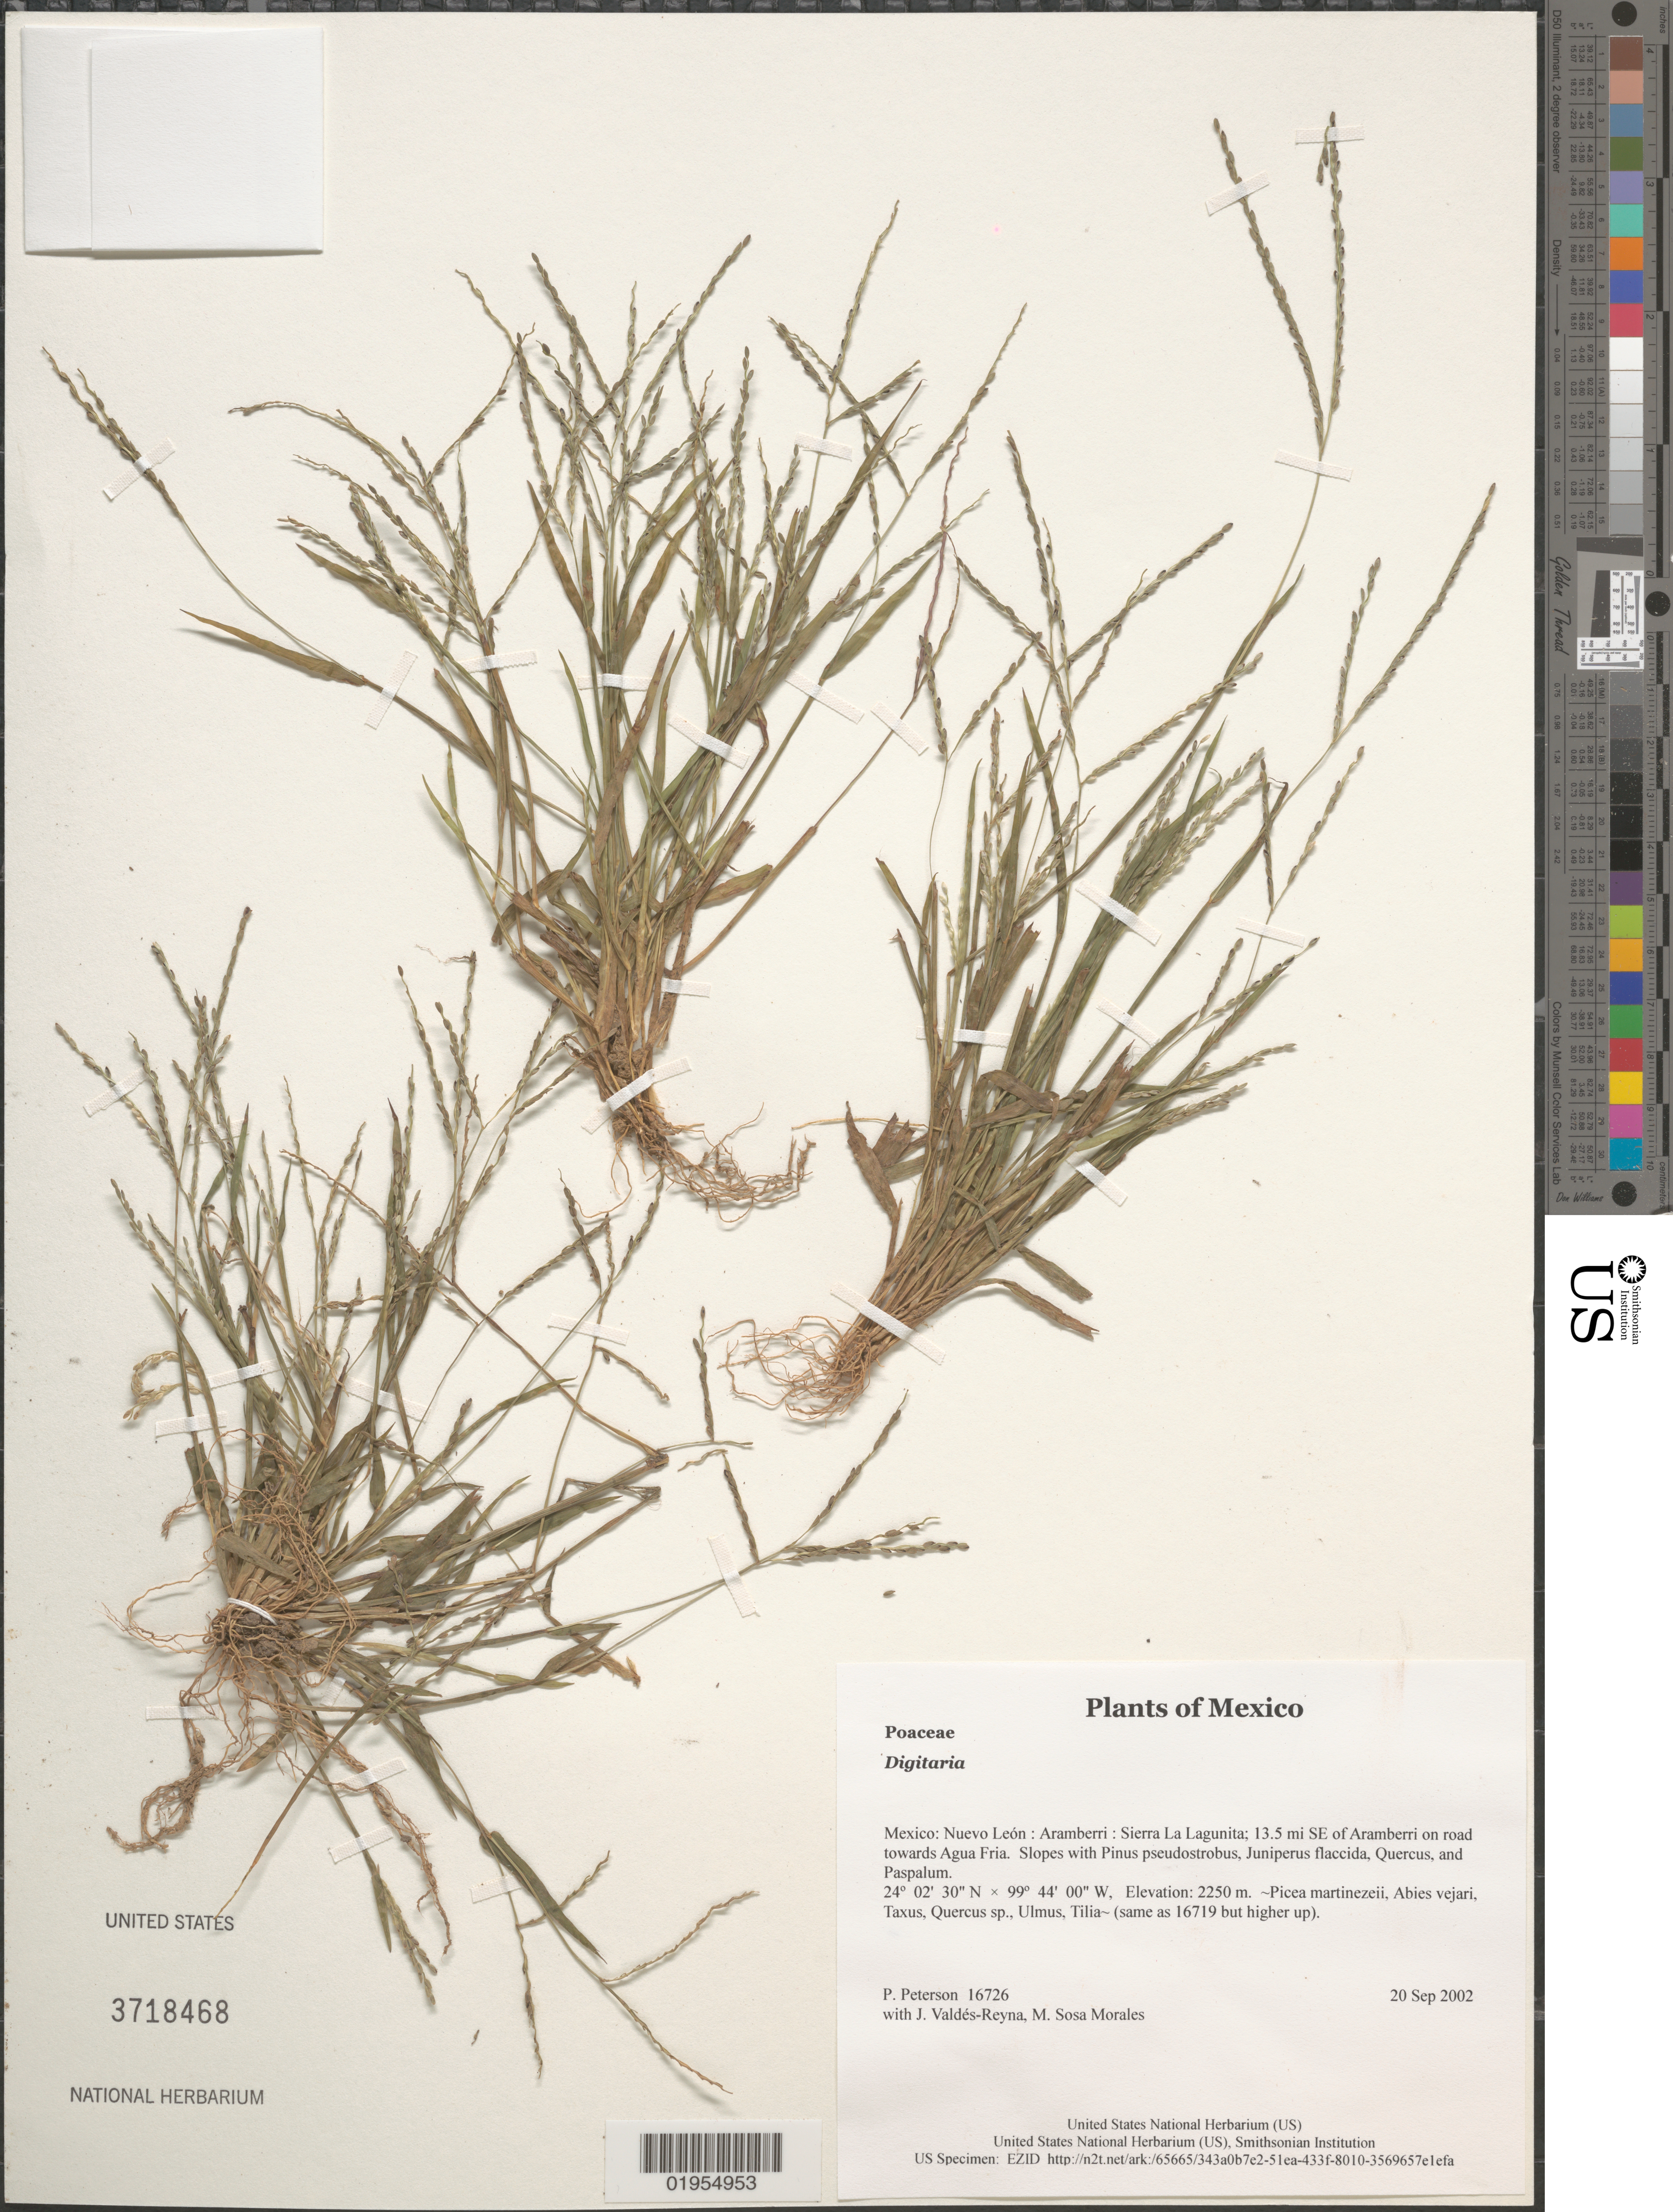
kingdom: Plantae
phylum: Tracheophyta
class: Liliopsida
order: Poales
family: Poaceae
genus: Digitaria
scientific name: Digitaria sp.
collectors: P. M. Peterson, J. Valdés-Reyna & M. Sosa Morales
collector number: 16726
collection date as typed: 20 Sep 2002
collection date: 2002-09-20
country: Mexico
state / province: Nuevo León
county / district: Aramberri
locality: Sierra La Lagunita; 13.5 mi SE of Aramberri on road towards Agua Fria. Slopes with Pinus pseudostrobus, Juniperus flaccida, Quercus, and Paspalum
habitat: ~Picea martinezeii, Abies vejari, Taxus, Quercus sp., Ulmus, Tilia~ (same as 16719 but higher up)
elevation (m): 2250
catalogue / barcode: US 3718468